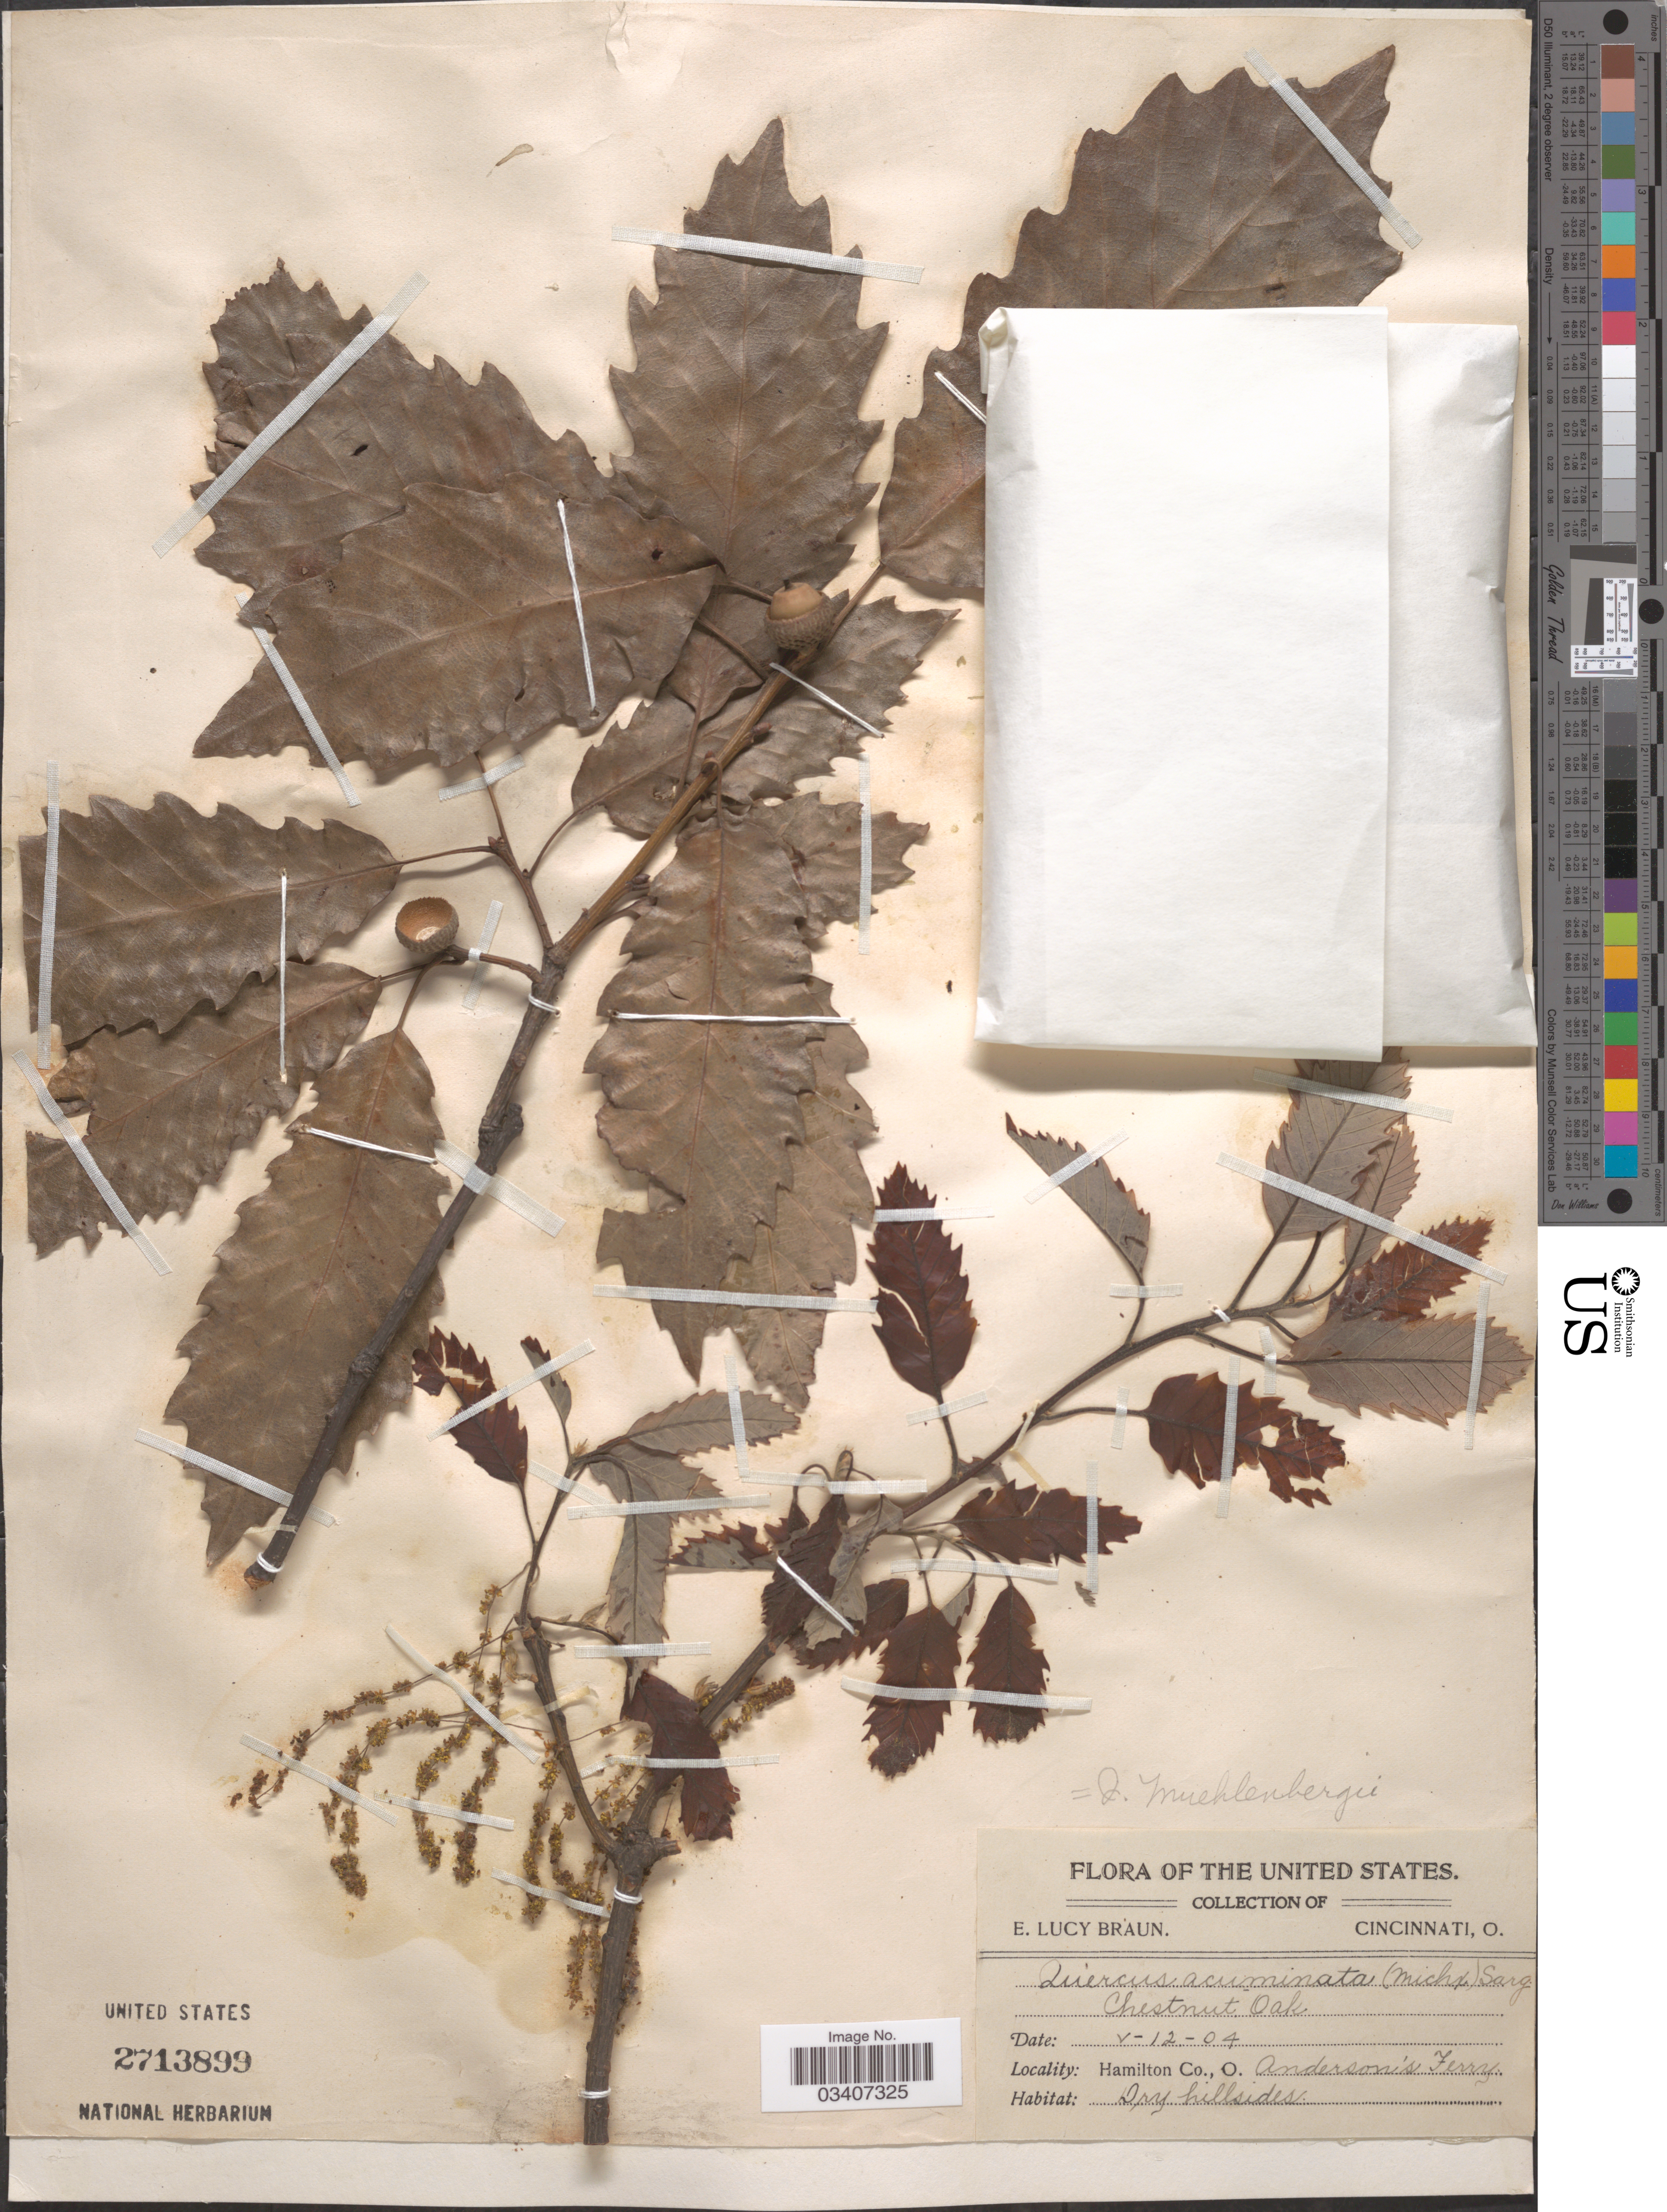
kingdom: Plantae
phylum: Tracheophyta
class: Magnoliopsida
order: Fagales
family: Fagaceae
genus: Quercus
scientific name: Quercus muehlenbergii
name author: Engelm.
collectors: E. L. Braun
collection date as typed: Transcribed d/m/y: 12/5/4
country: United States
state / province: Ohio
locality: Hamilton Co. Anderson's Ferry.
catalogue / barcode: US 2713899